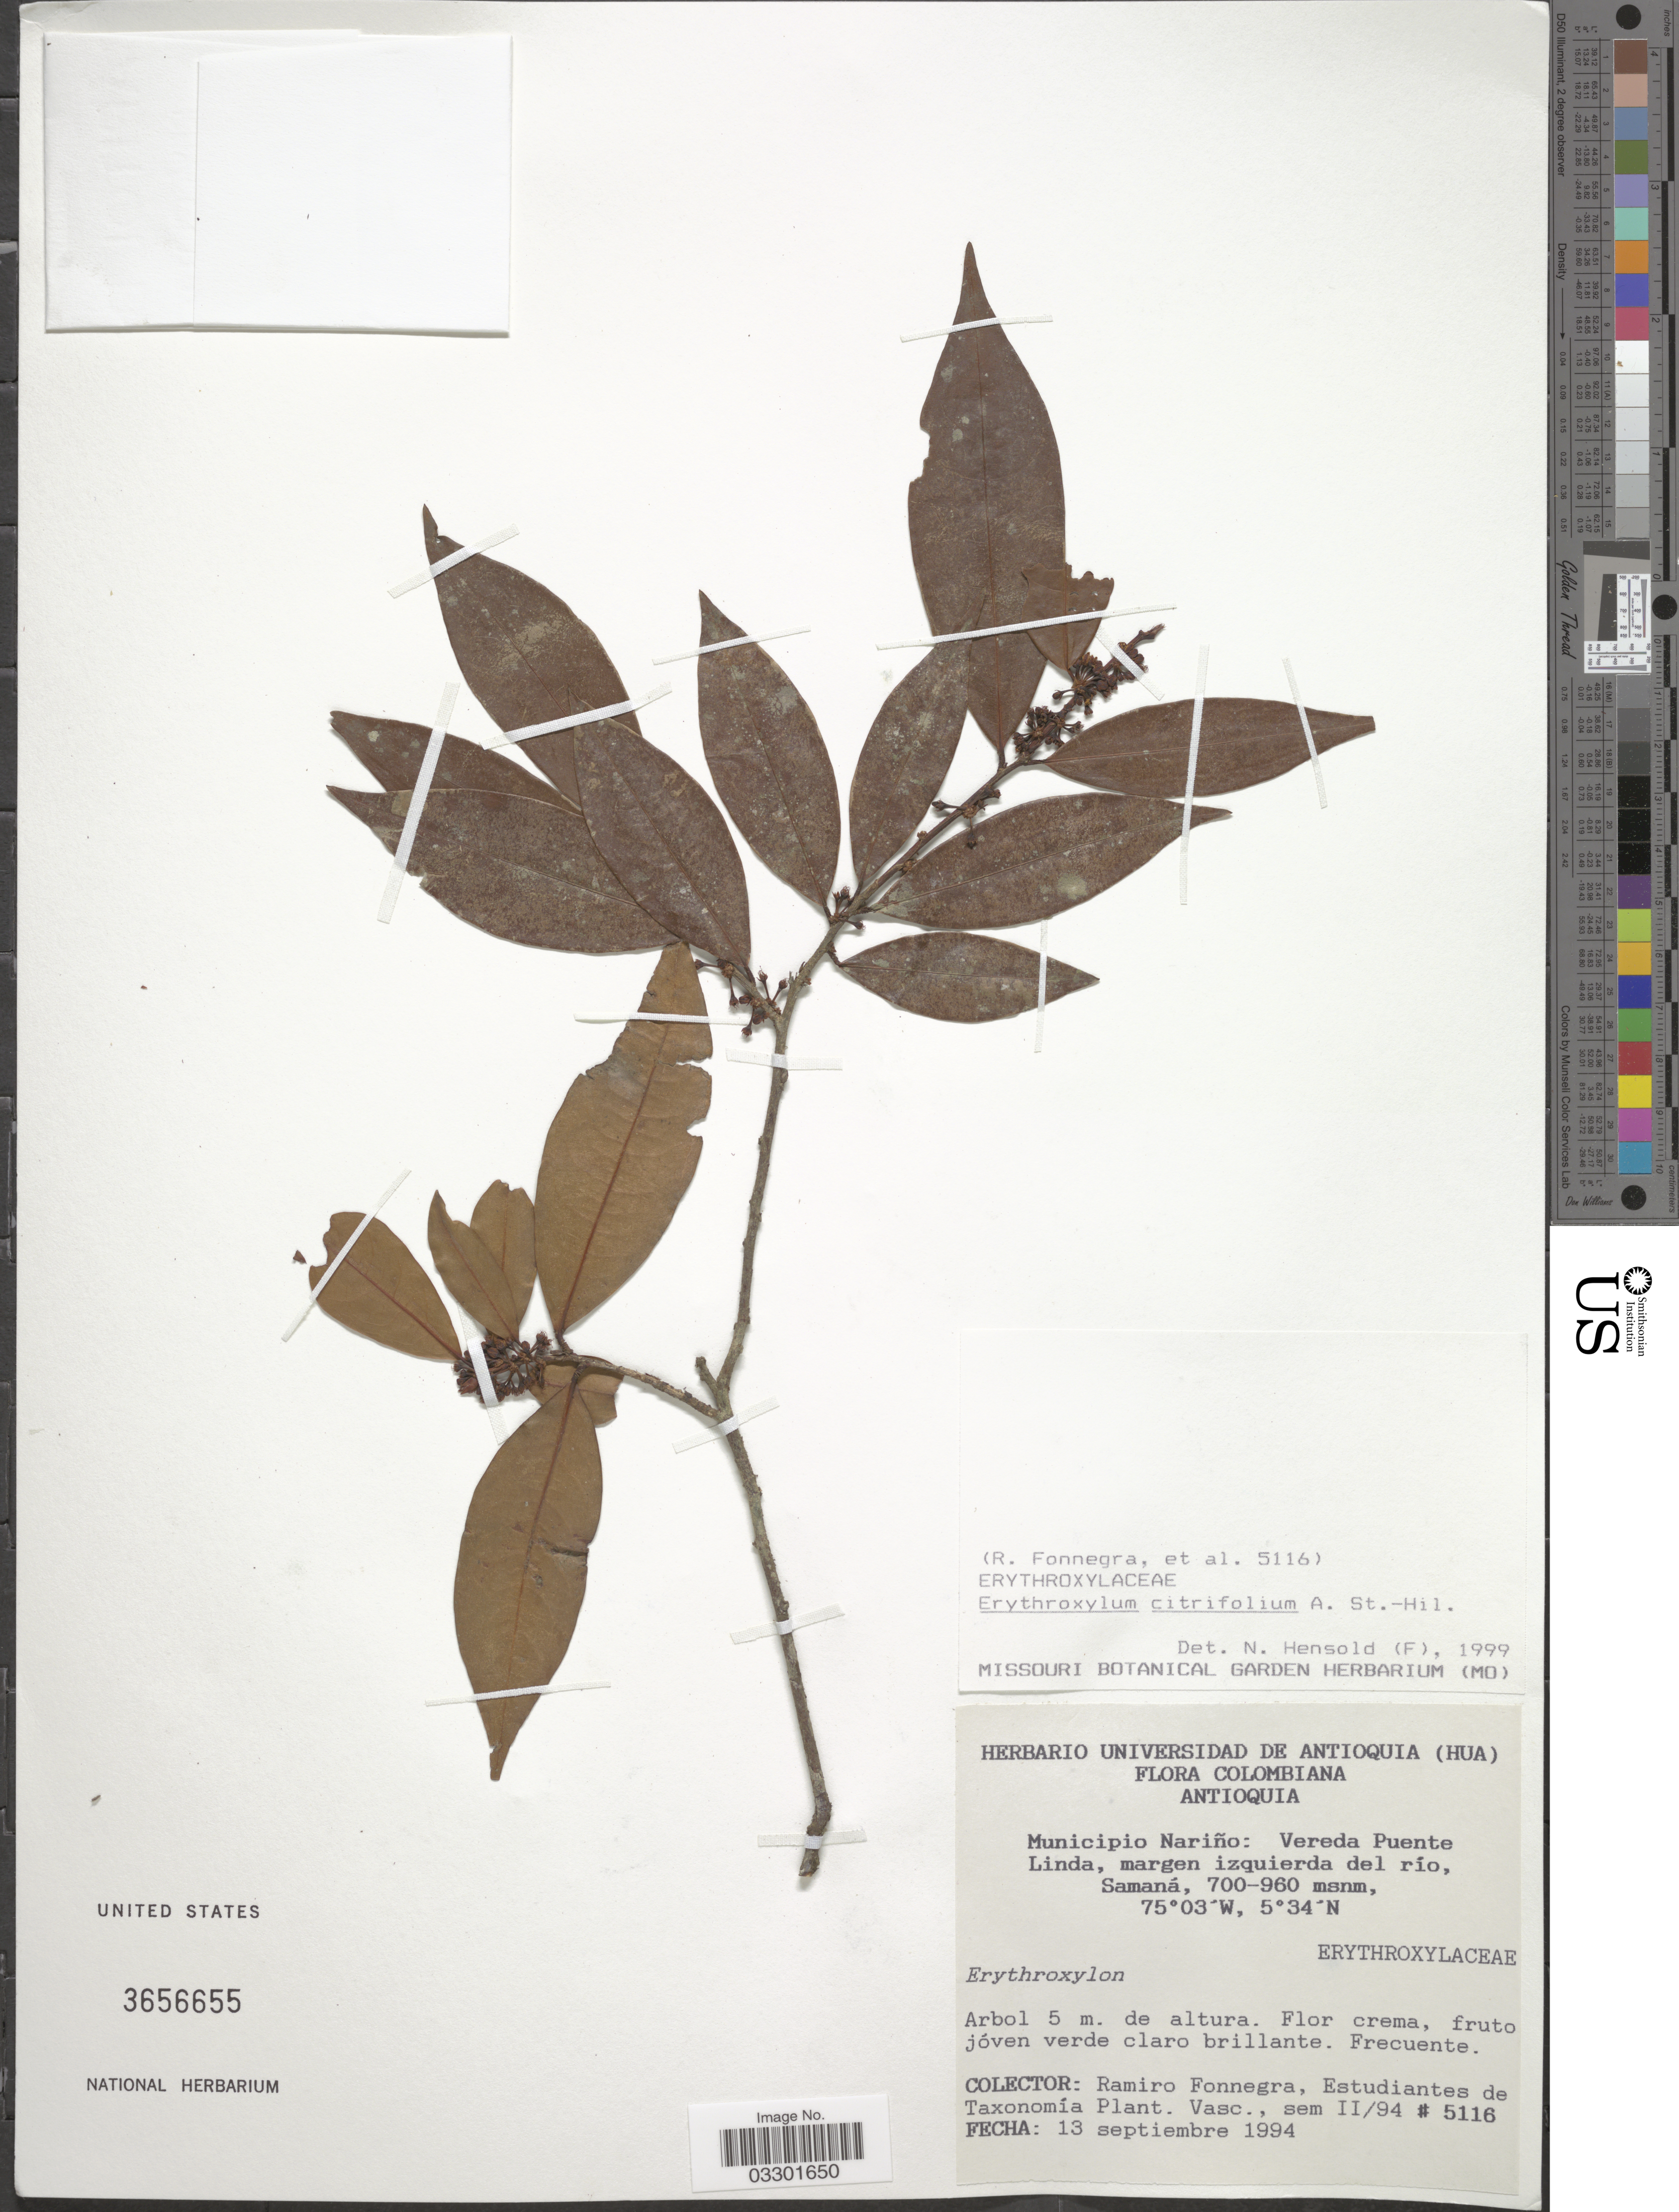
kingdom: Plantae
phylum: Tracheophyta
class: Magnoliopsida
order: Malpighiales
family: Erythroxylaceae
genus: Erythroxylum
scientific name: Erythroxylum citrifolium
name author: A. St.-Hil.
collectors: R. Fonnegra G. & Estudiantes de Taxonomía de Plant. Vasculares sem., II/94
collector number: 5116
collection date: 1994-09-13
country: Colombia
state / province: Nariño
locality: Municipio Nariño: Vereda Puente Linda, margen izquierda del río, Samaná.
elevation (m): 700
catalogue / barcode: US 3656655